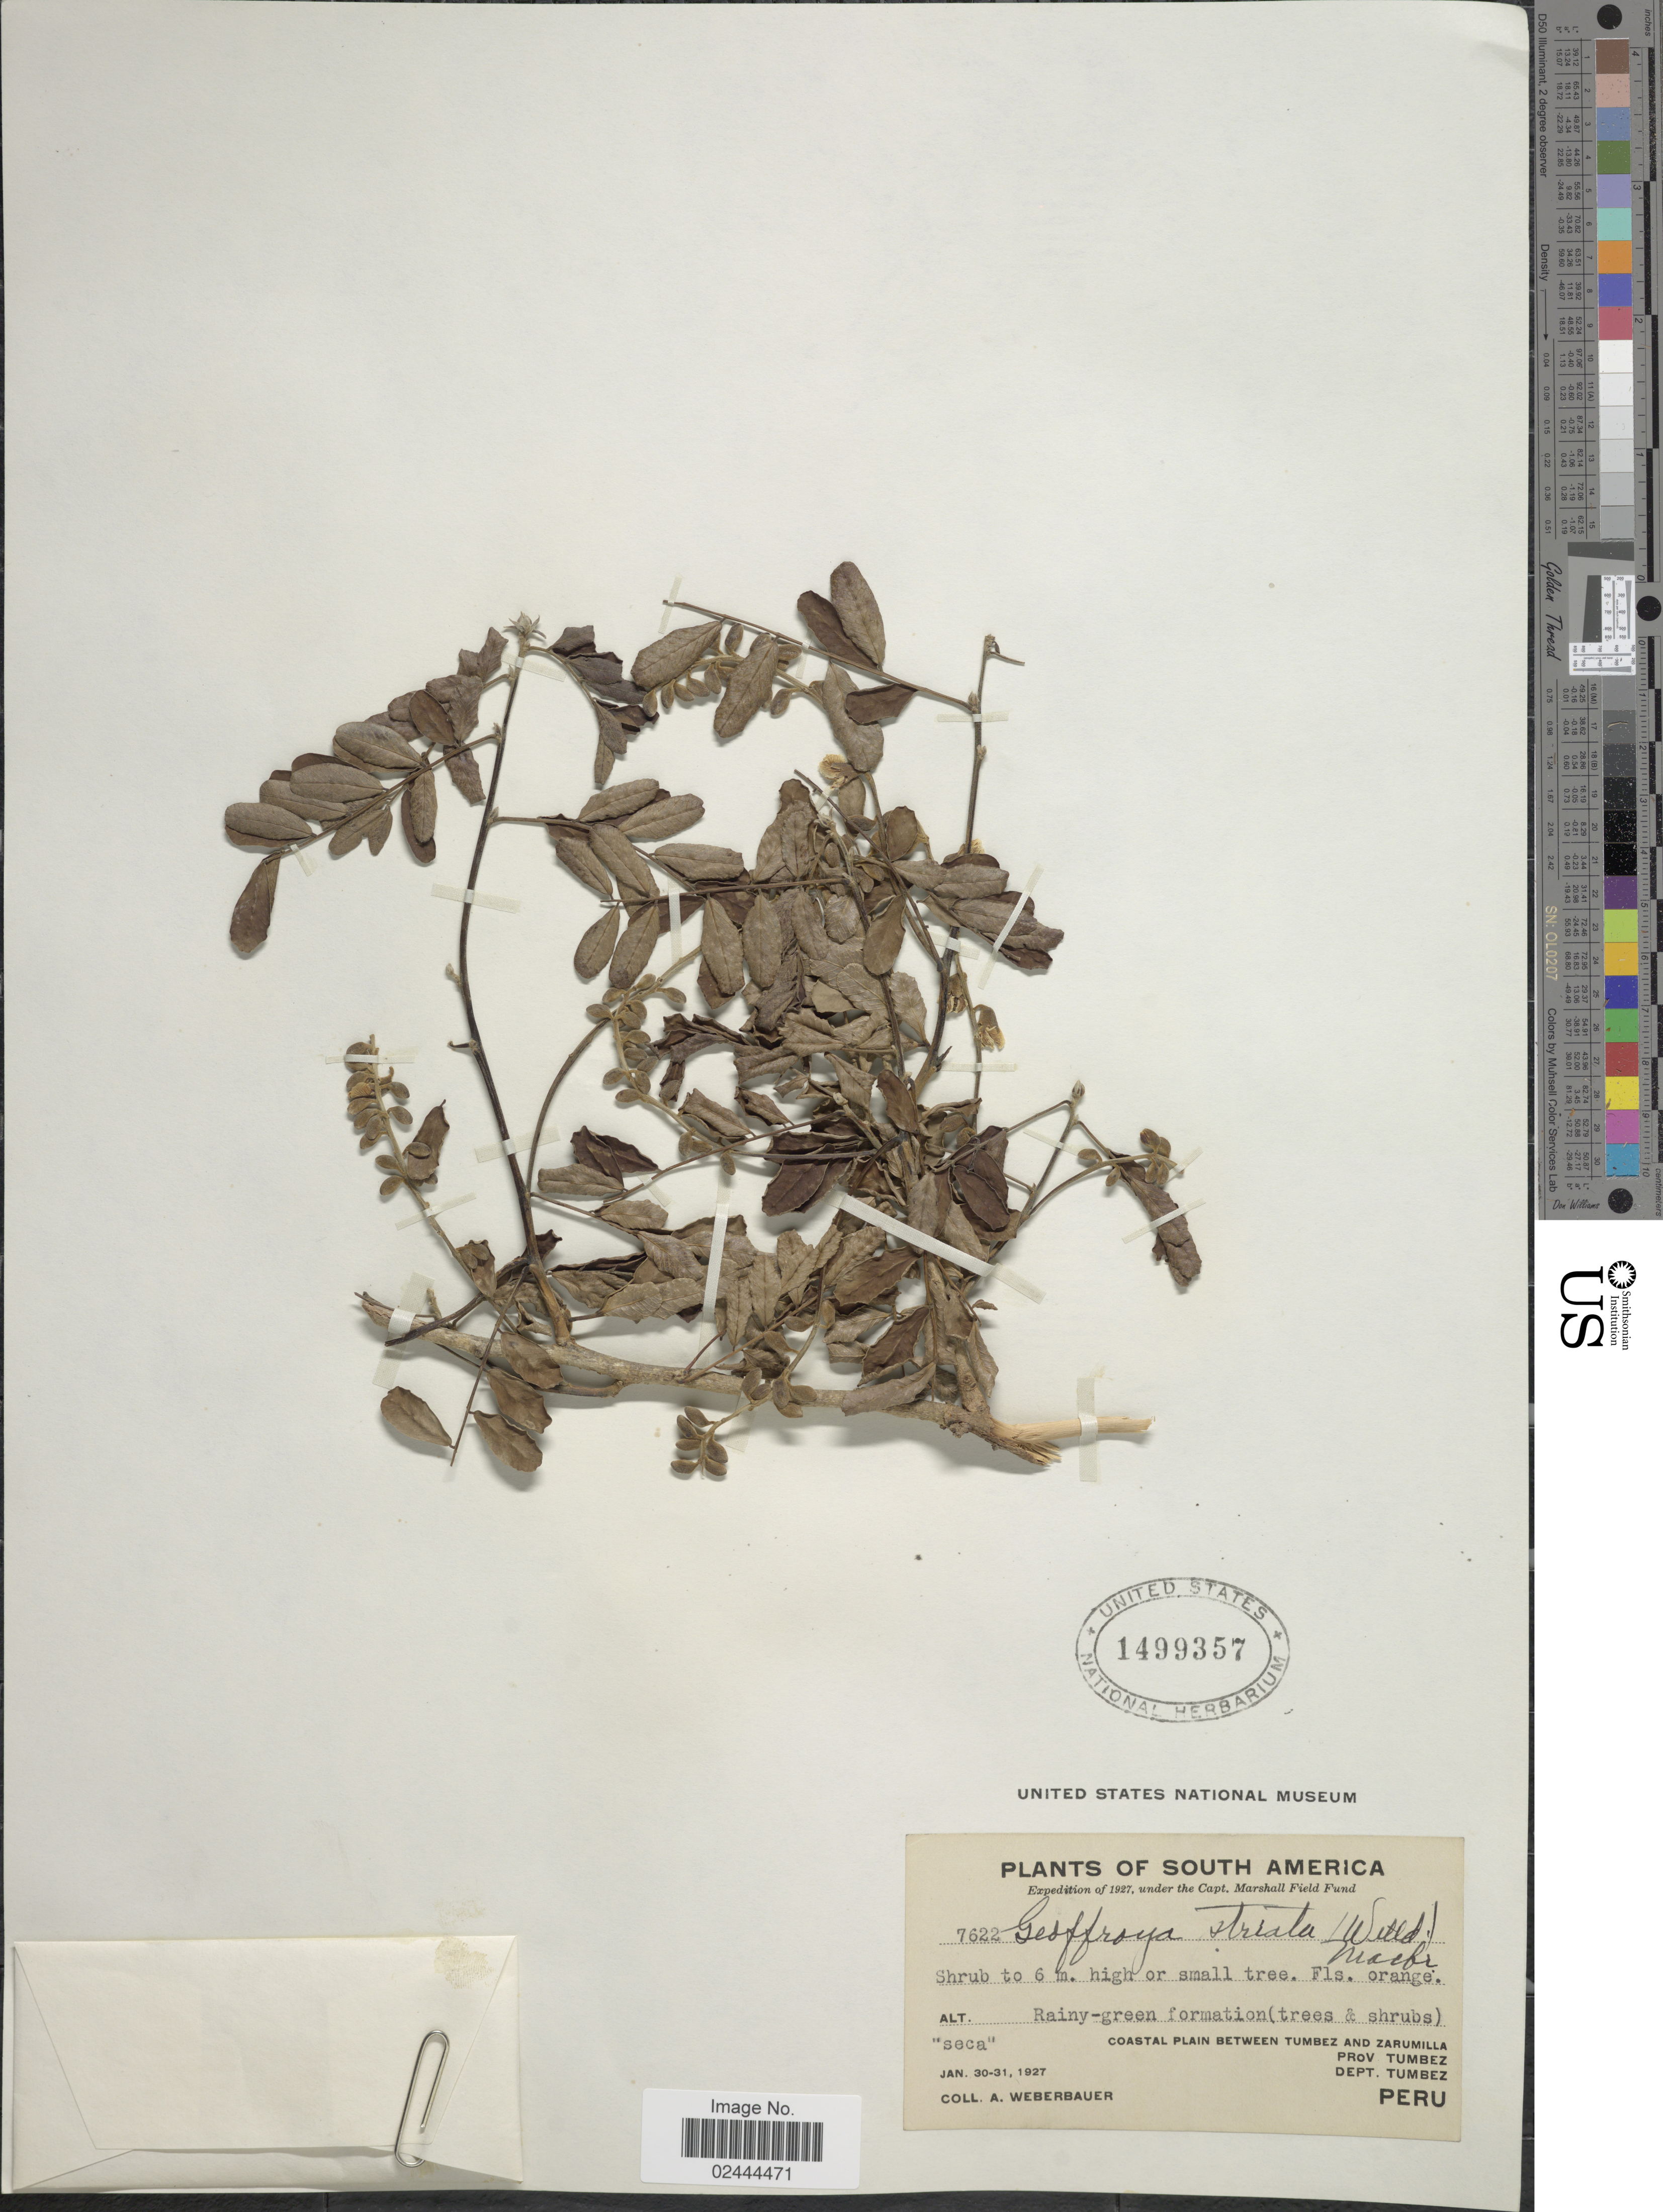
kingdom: Plantae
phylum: Tracheophyta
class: Magnoliopsida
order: Fabales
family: Fabaceae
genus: Geoffroea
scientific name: Geoffroea spinosa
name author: Jacq.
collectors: A. Weberbauer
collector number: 7622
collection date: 1927-01-30/1927-01-31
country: Peru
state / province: Tumbes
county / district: Tumbes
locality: Coastal Plain between Tumbez and Zarumilla, Prov. Tumbez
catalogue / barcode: US 1499357